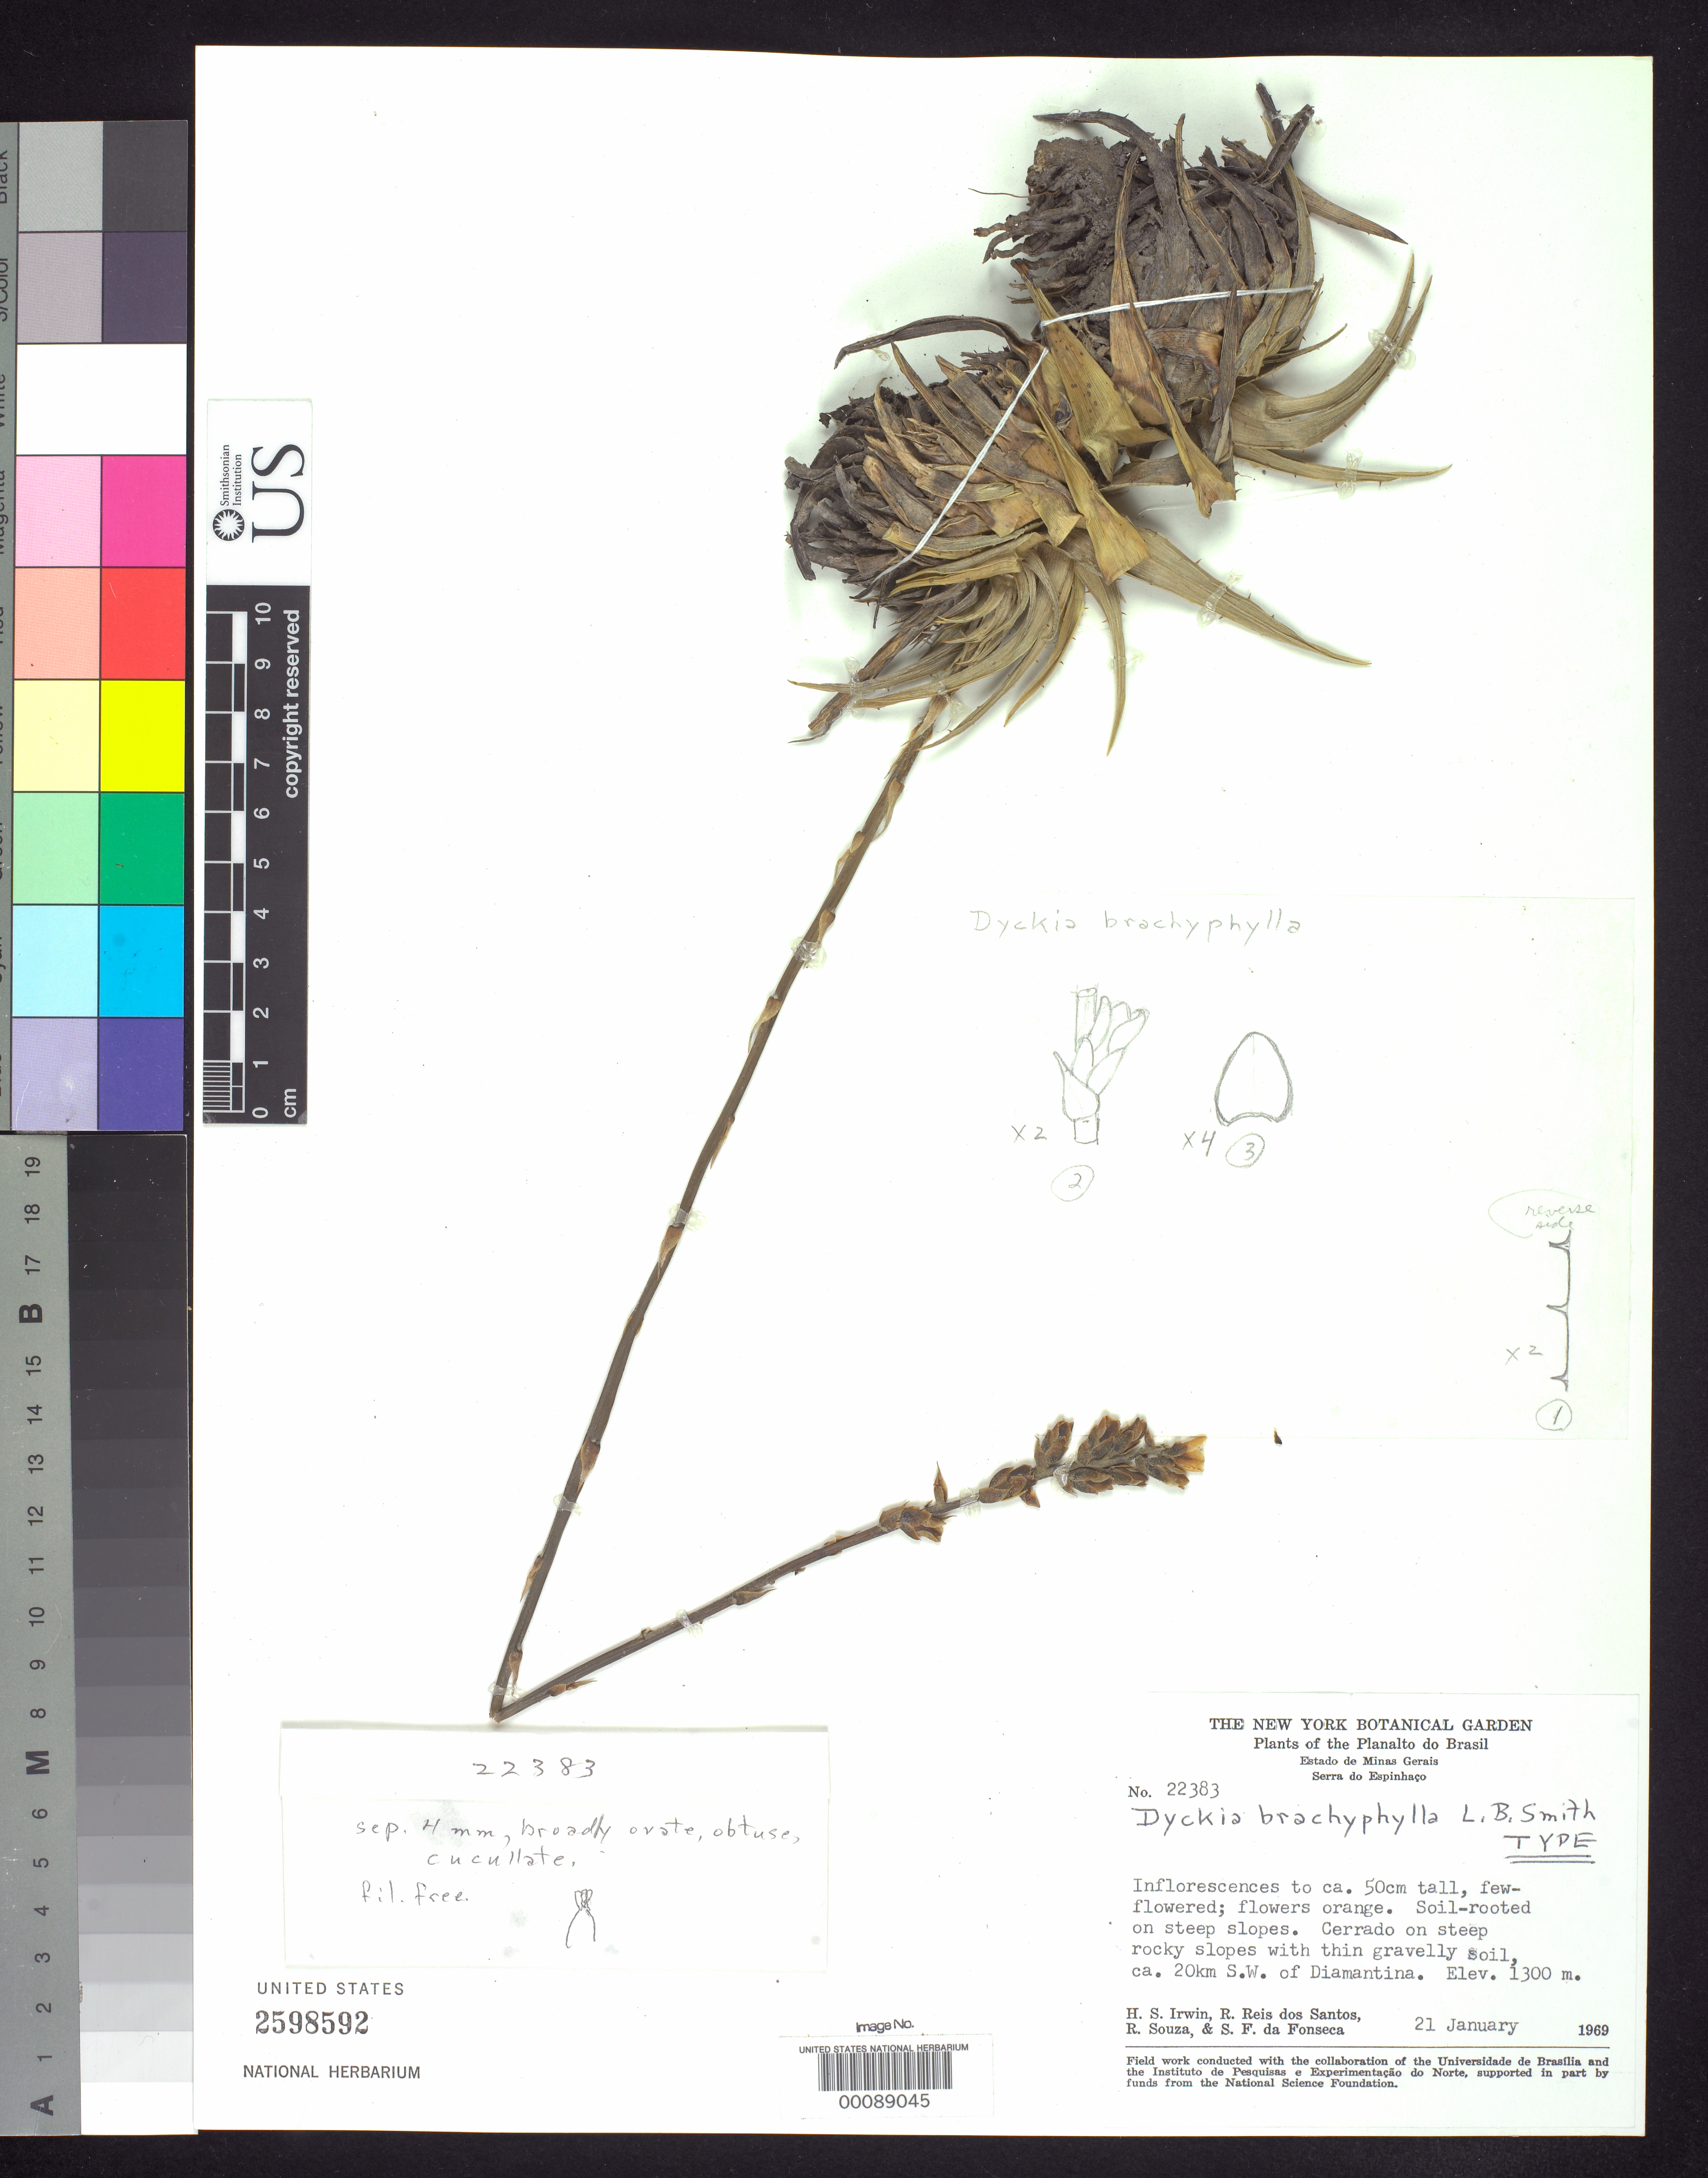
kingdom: Plantae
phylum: Tracheophyta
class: Liliopsida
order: Poales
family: Bromeliaceae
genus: Dyckia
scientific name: Dyckia brachyphylla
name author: L.B. Sm.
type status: Holotype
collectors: H. Irwin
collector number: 22383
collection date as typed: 21 Jan 1969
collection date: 1969-01-21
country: Brazil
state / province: Minas Gerais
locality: SW of Diamantina.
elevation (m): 1300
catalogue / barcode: US 2598592